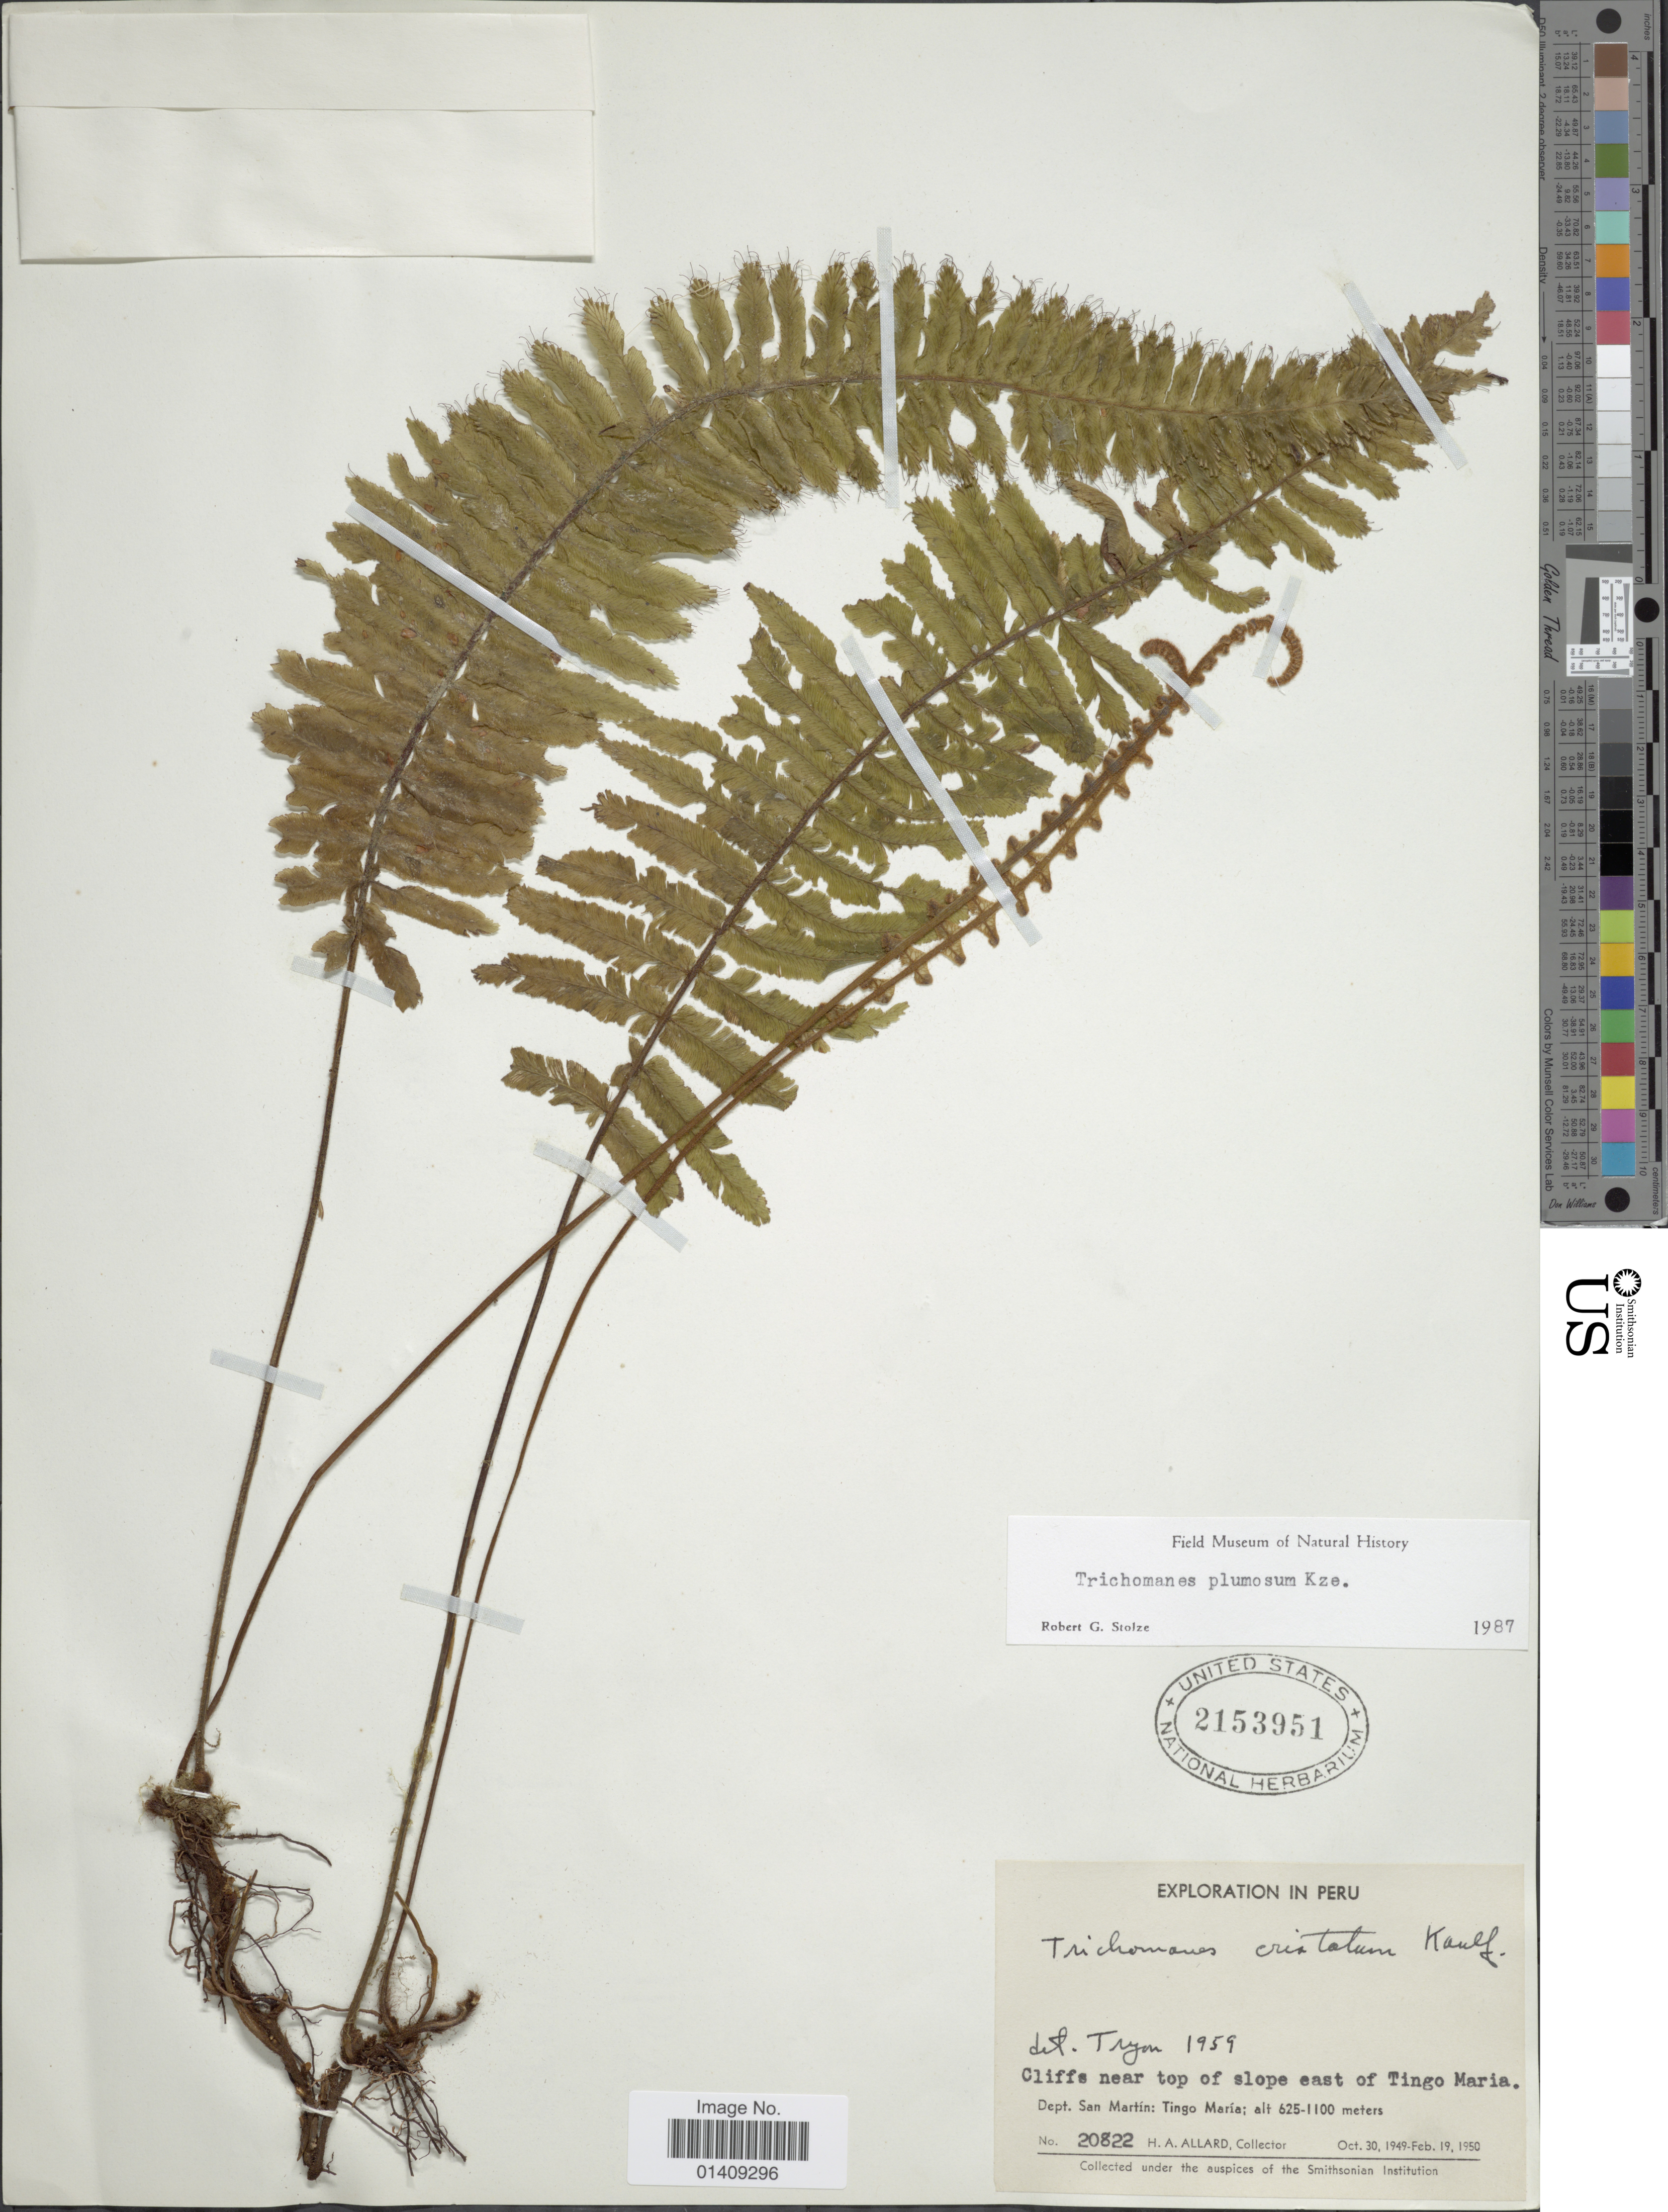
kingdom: Plantae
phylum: Tracheophyta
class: Polypodiopsida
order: Hymenophyllales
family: Hymenophyllaceae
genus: Trichomanes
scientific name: Trichomanes plumosum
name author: Kunze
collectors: H. A. Allard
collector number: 20822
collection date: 1949-10-30/1950-02-19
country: Peru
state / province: San Martín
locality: Cliffs near top of slope east of Tingo Maria, Tingo Maria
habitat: cliffs near top of slope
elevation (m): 625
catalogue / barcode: US 2153951